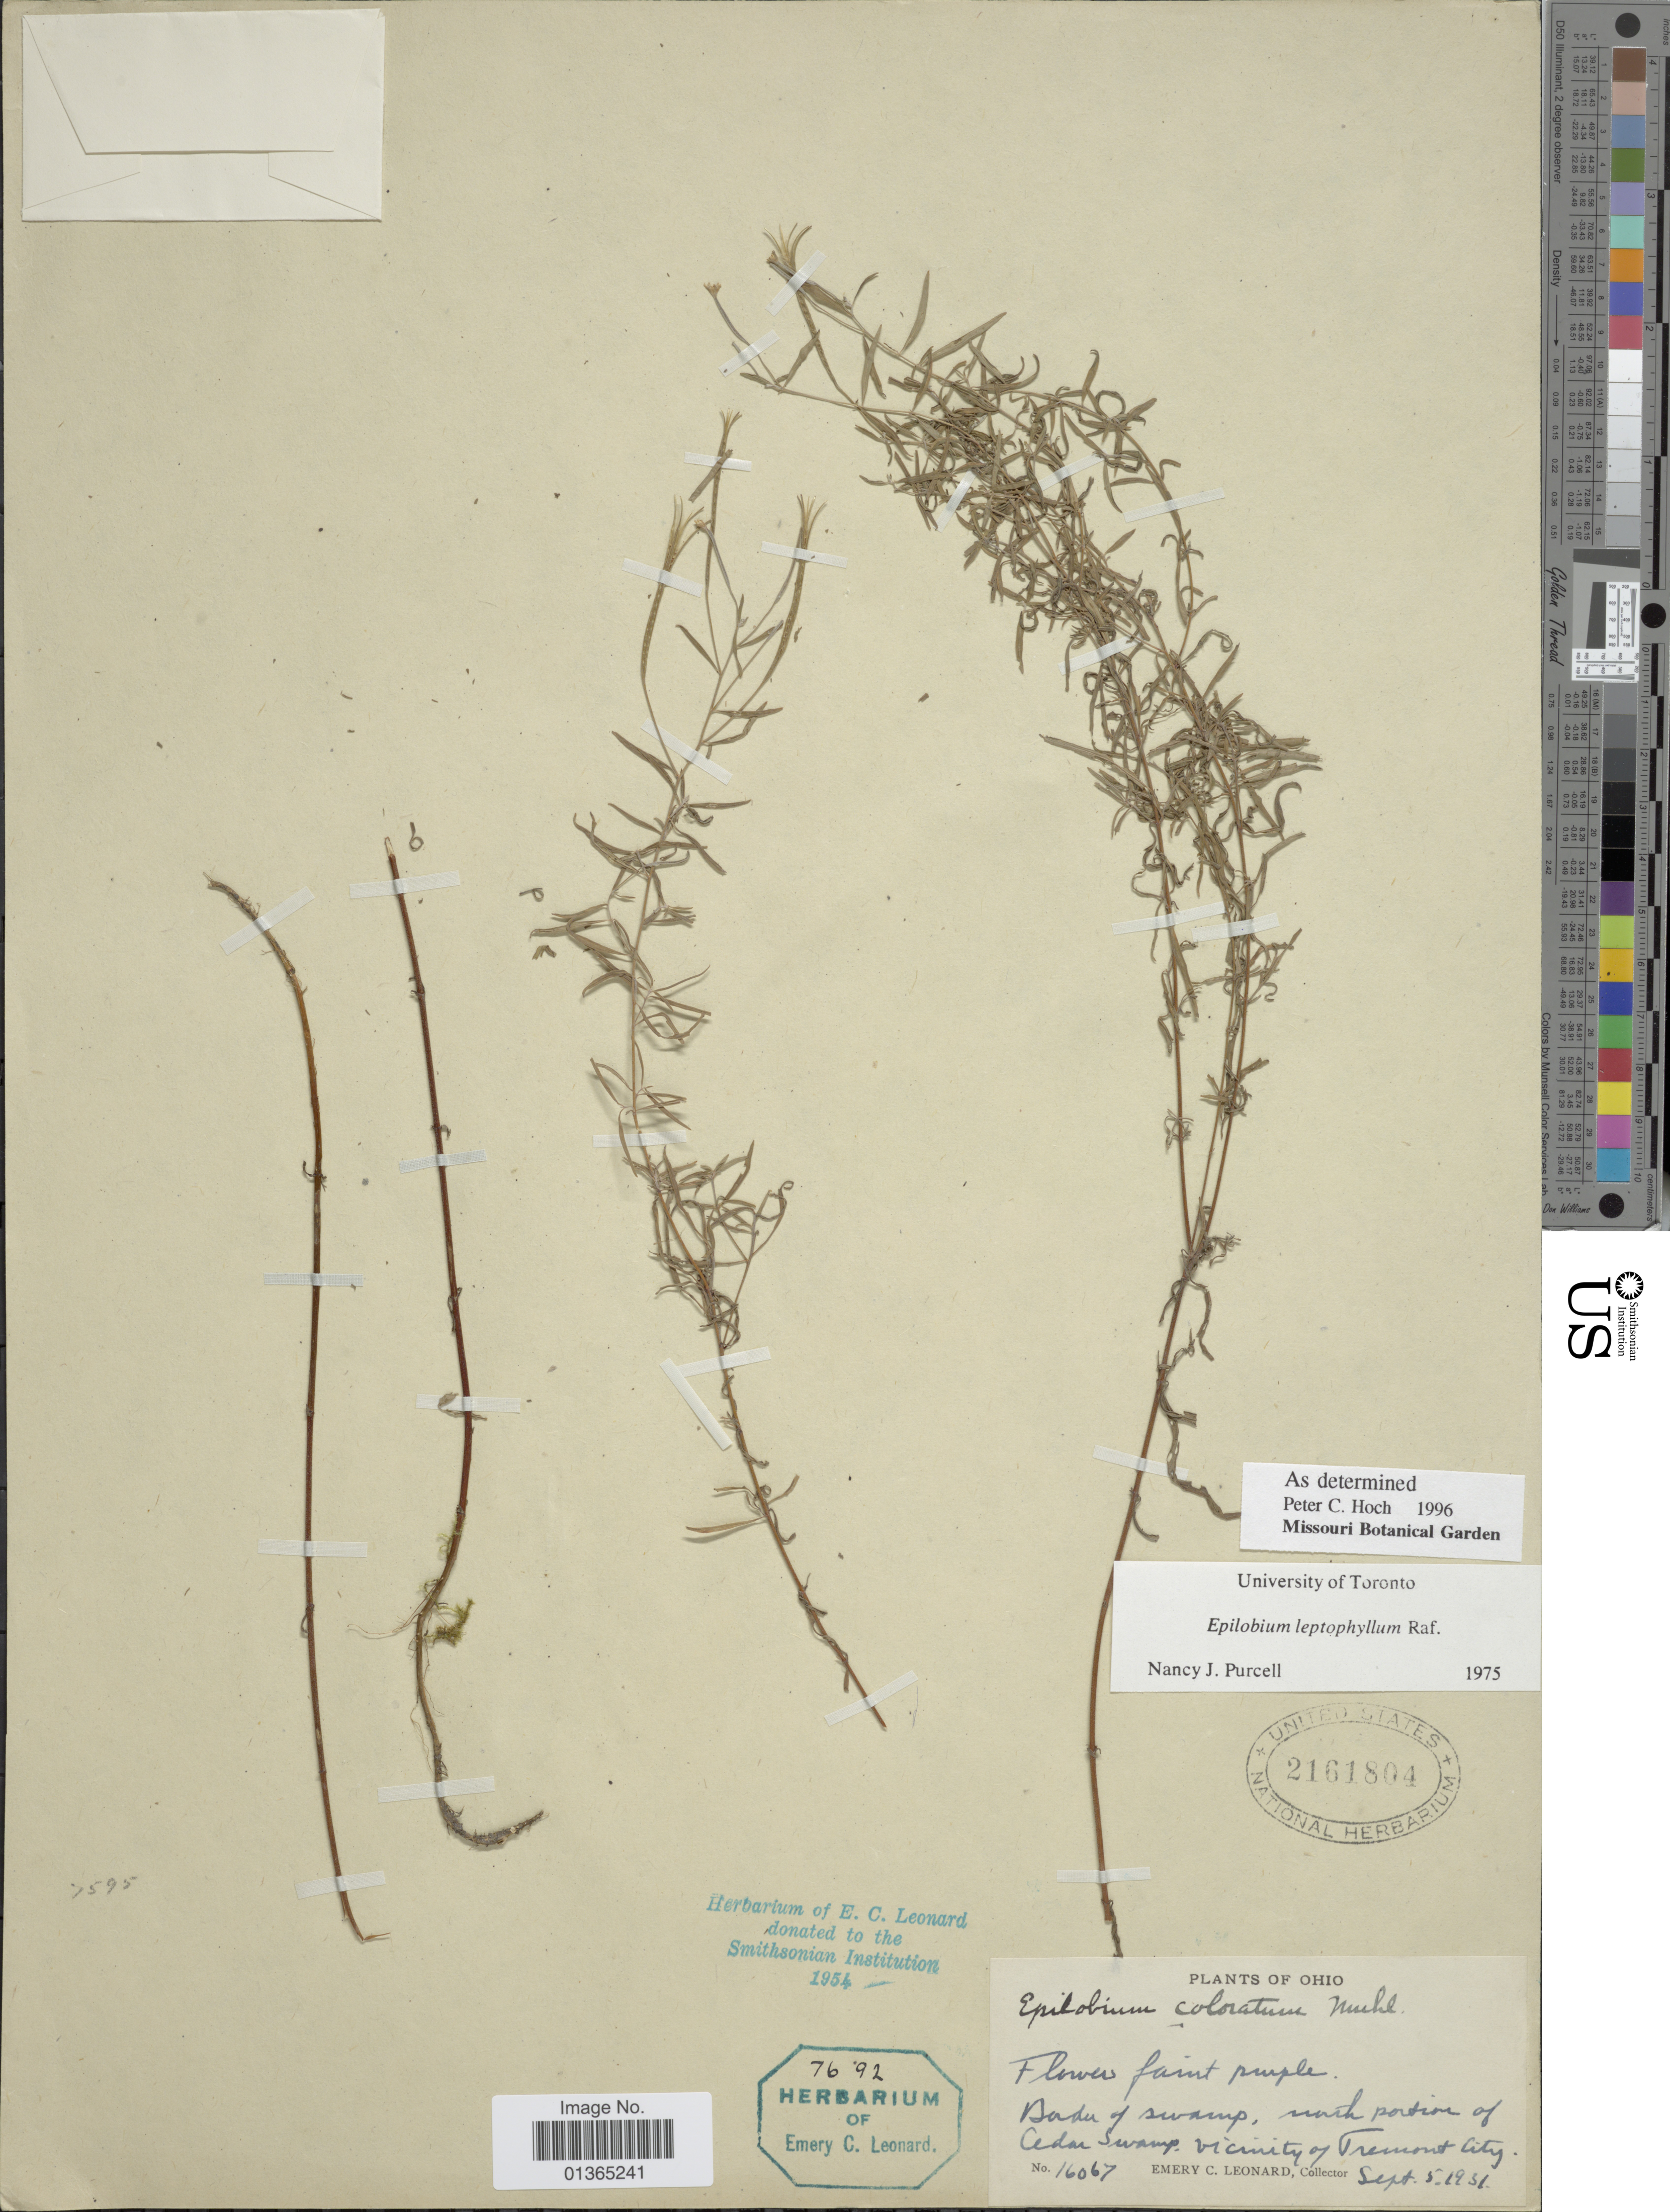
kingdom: Plantae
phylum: Tracheophyta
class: Magnoliopsida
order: Myrtales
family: Onagraceae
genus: Epilobium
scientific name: Epilobium leptophyllum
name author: Raf.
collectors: E. C. Leonard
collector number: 16067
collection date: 1931-09-05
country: United States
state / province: Ohio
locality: Border of swamp, north portions of Cedar Swamp, vicinity of Tremont City.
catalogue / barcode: US 2161804